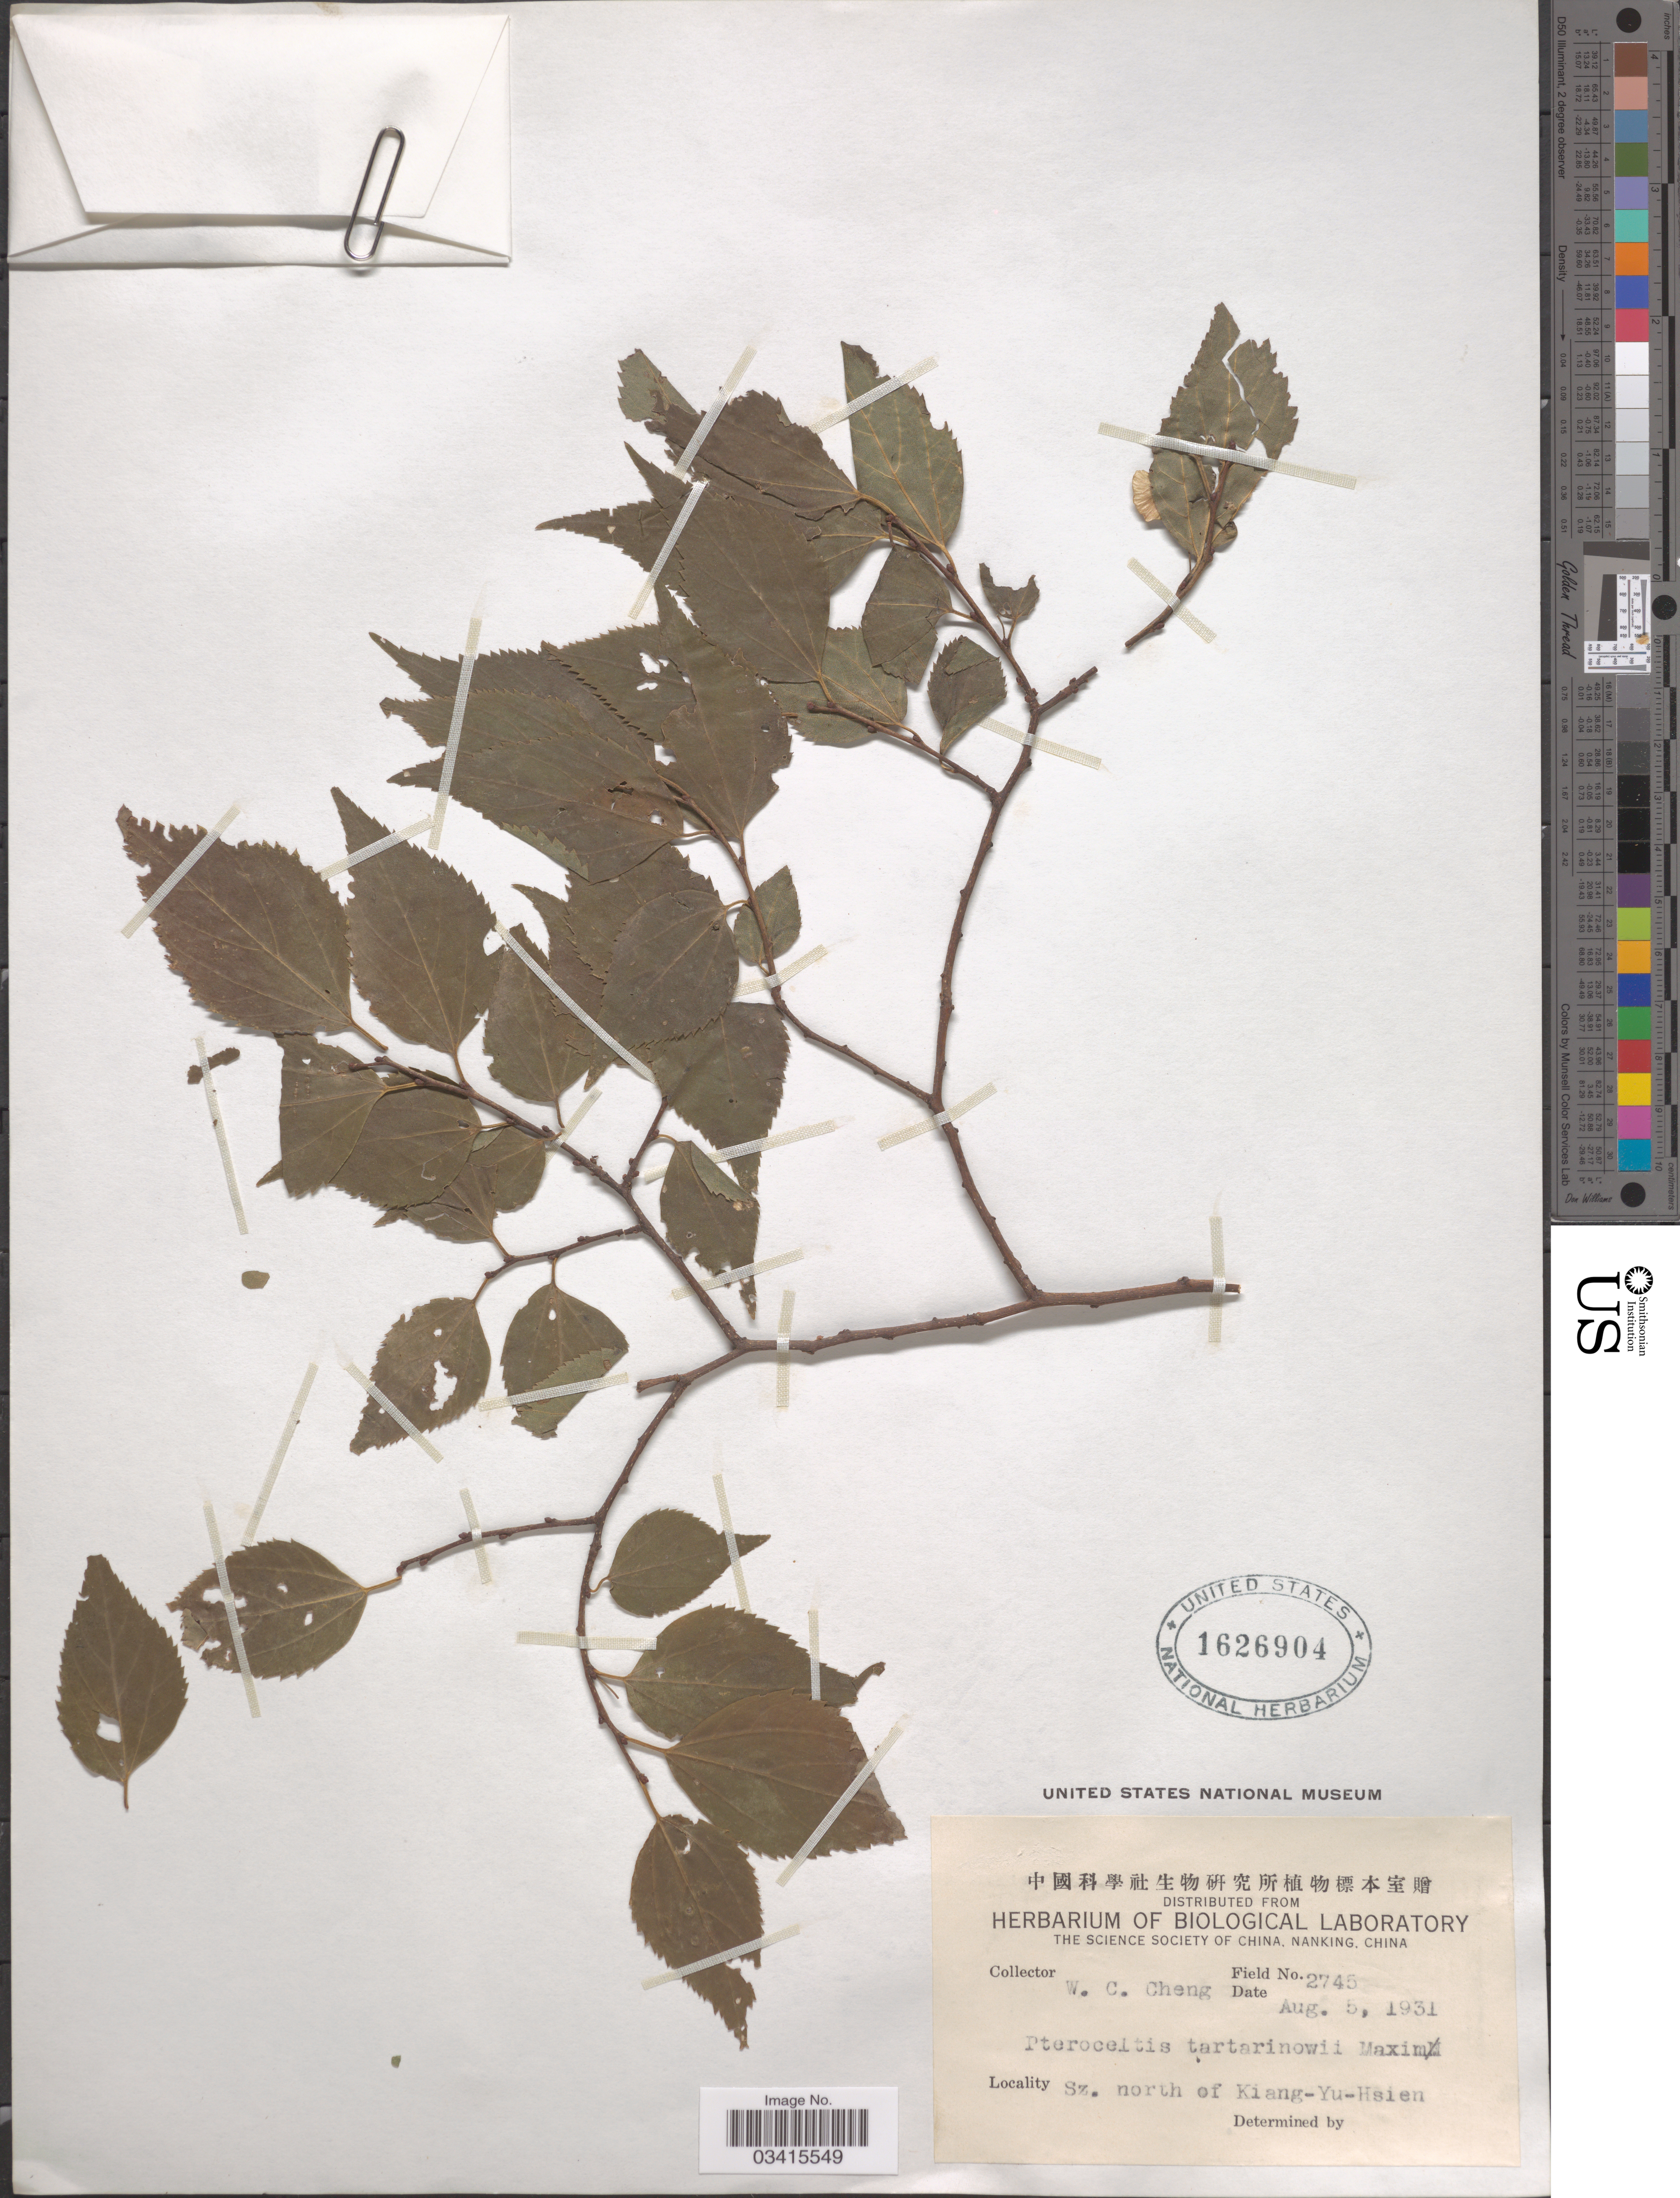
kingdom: Plantae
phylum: Tracheophyta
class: Magnoliopsida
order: Rosales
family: Cannabaceae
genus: Pteroceltis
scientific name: Pteroceltis tatarinowii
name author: Maxim.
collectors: W. C. Cheng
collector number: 2745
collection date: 1931-08-05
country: China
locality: Sz. north of Kiang-Yu-Hsien.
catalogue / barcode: US 1626904